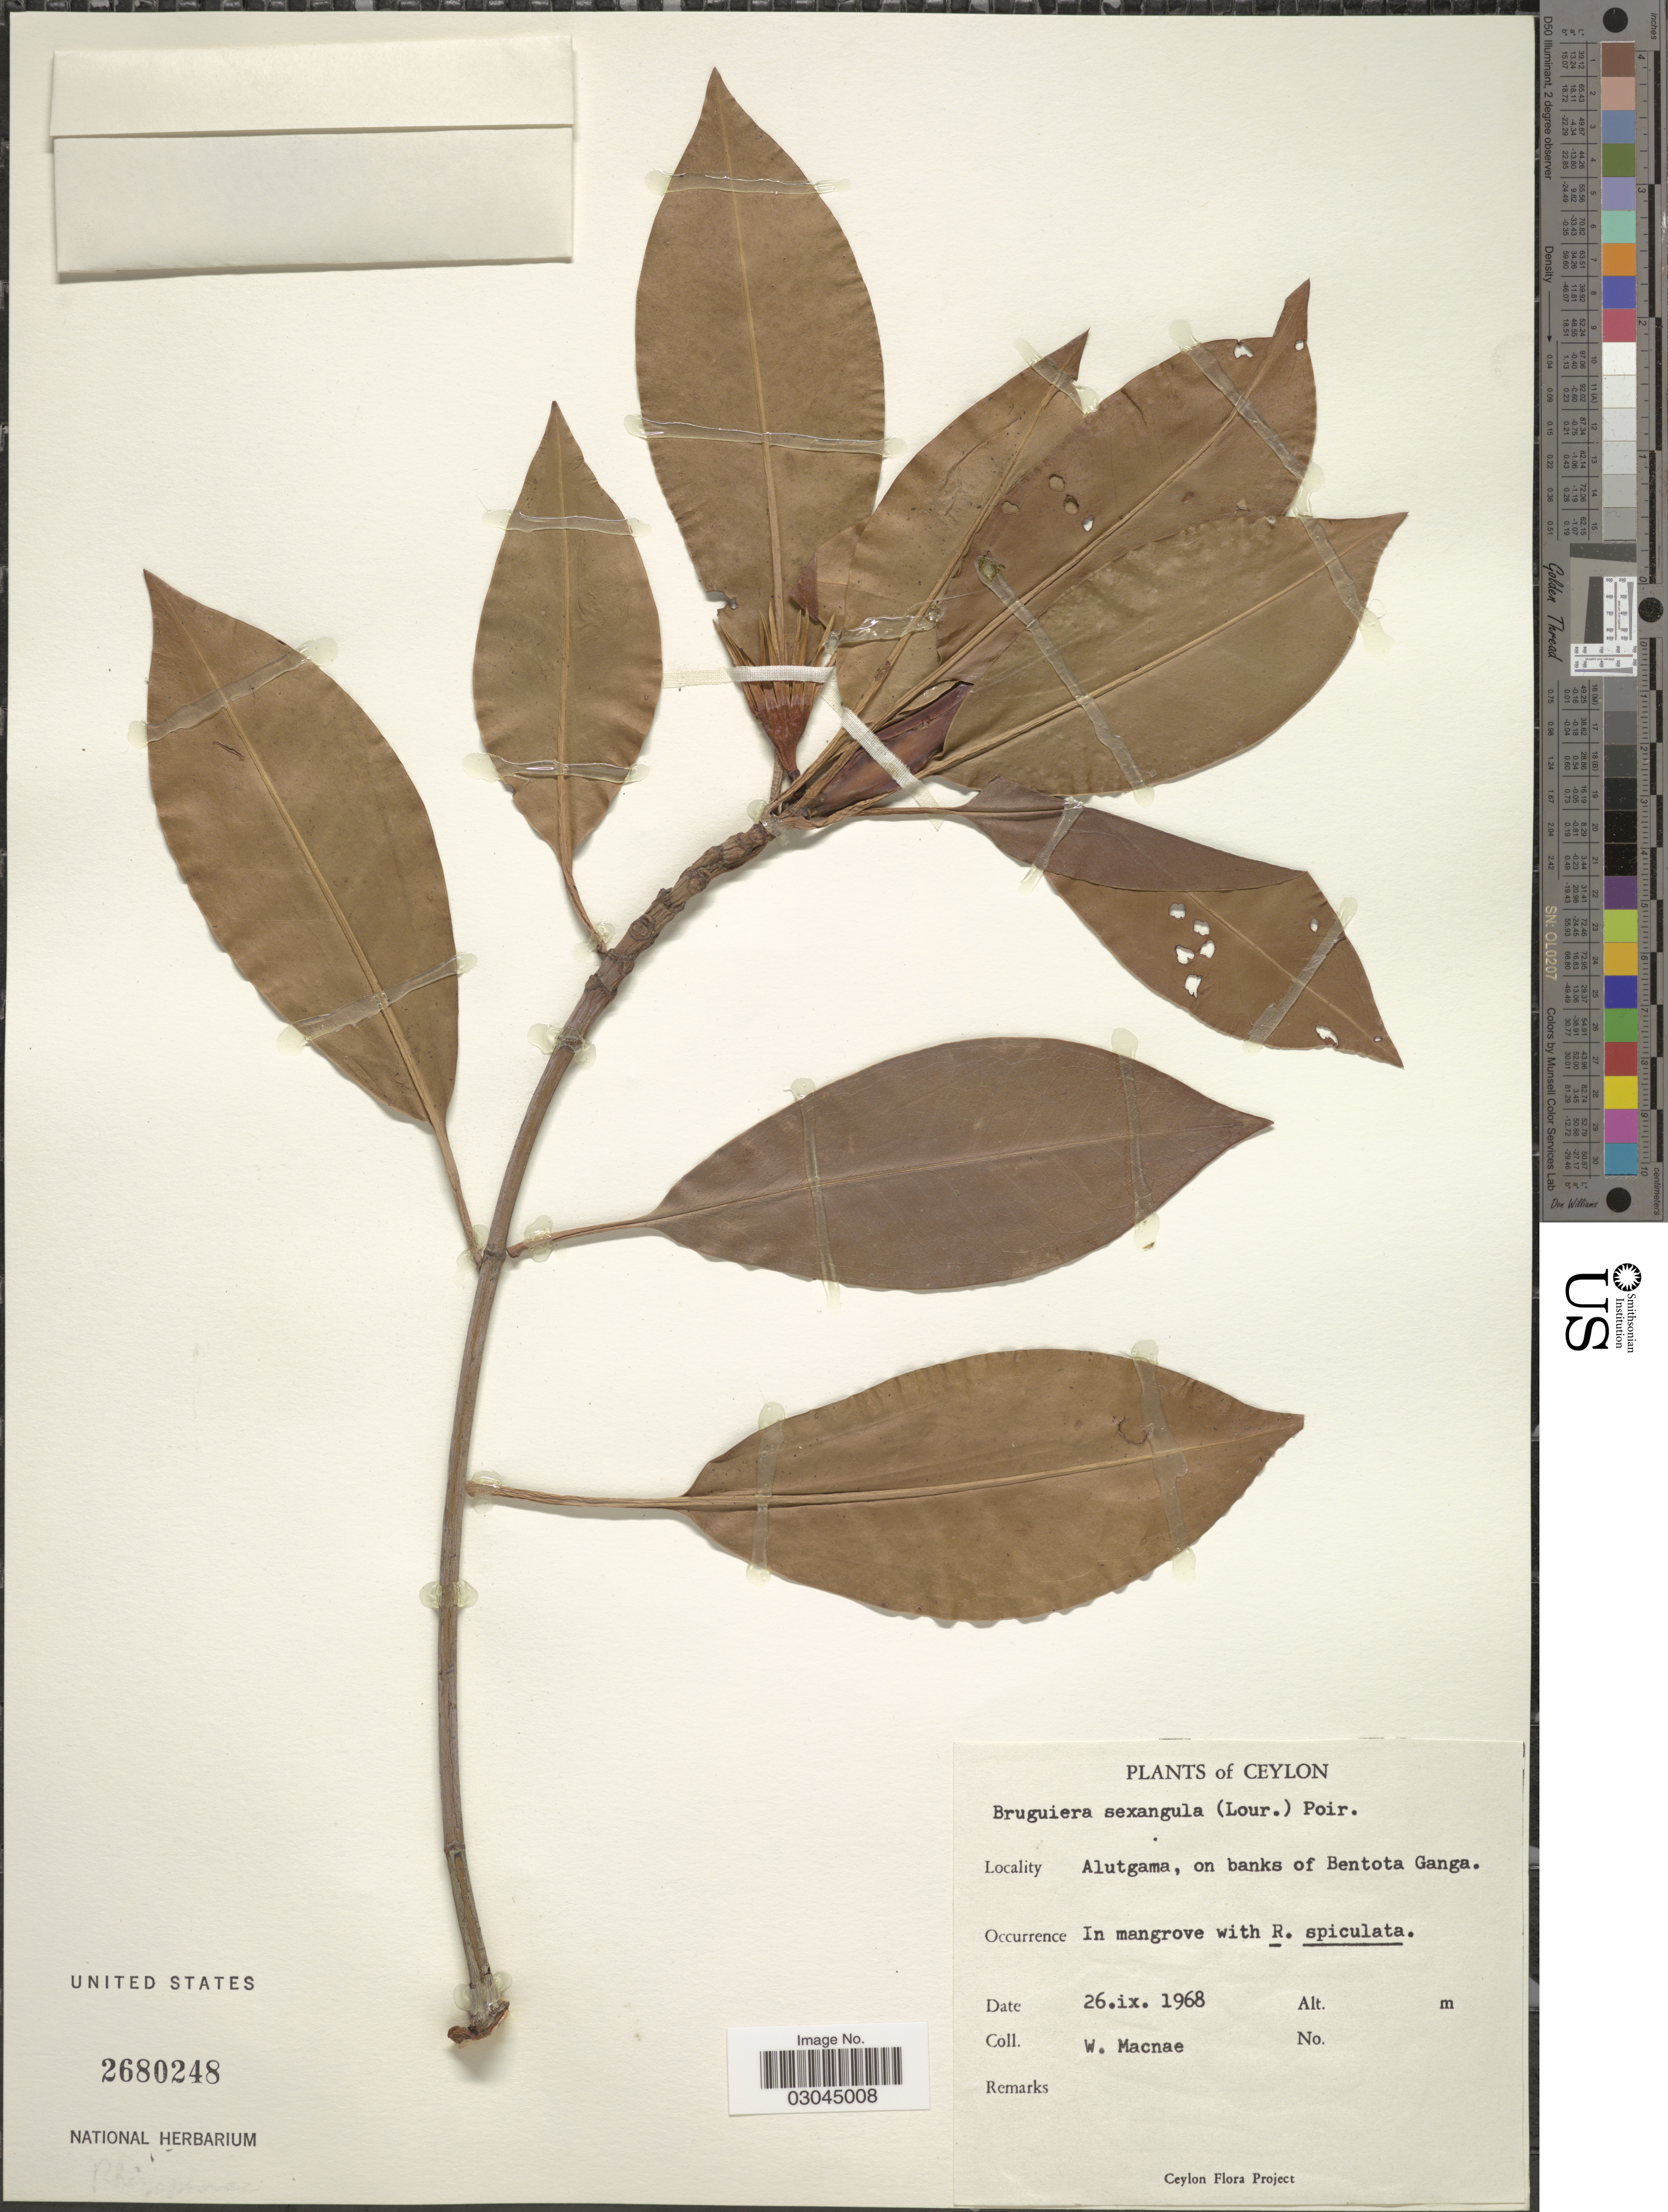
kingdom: Plantae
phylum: Tracheophyta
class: Magnoliopsida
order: Malpighiales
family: Rhizophoraceae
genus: Bruguiera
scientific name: Bruguiera sexangula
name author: (Lour.) Poir.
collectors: W. MacNae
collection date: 1968-09-26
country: Sri Lanka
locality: Ceylon, Alutgama, on banks of Bentota Ganga.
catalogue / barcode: US 2680248